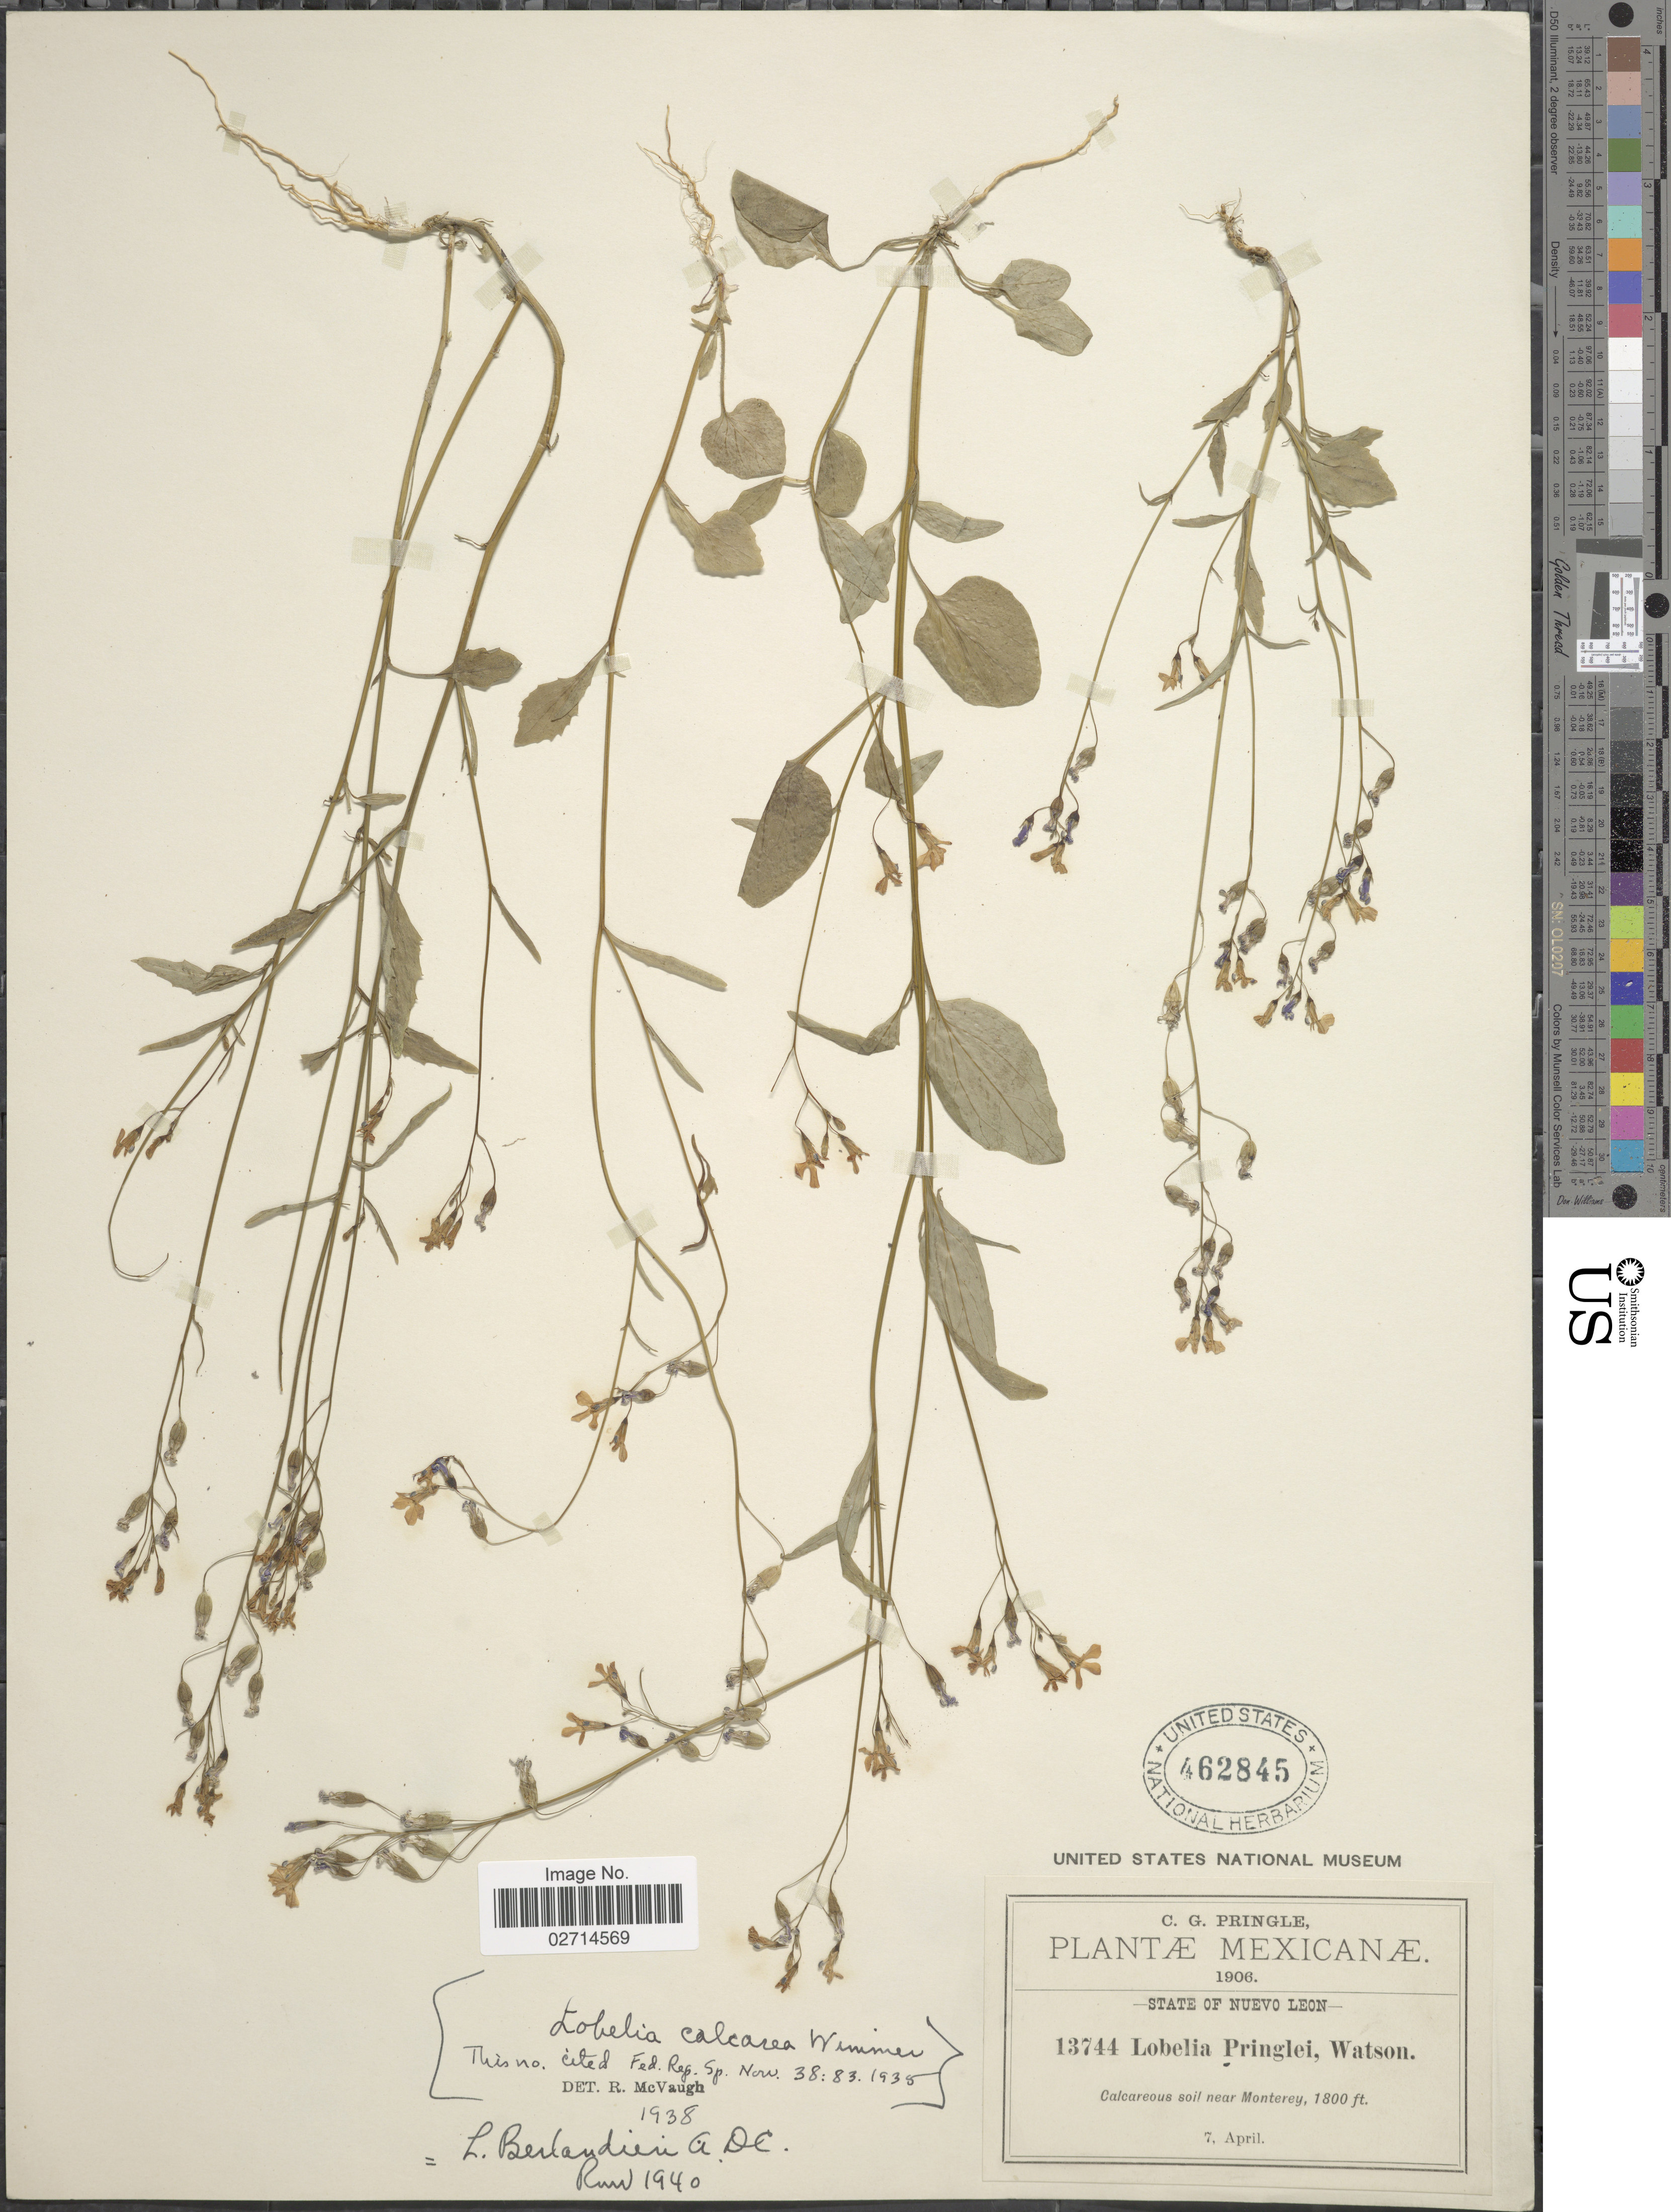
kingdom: Plantae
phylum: Tracheophyta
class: Magnoliopsida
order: Asterales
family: Campanulaceae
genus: Lobelia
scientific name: Lobelia berlandieri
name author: A. DC.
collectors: C. G. Pringle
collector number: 13744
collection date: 1906-04-07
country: Mexico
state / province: Nuevo León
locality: Calcareous soil near Monterey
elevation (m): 549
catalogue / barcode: US 462845